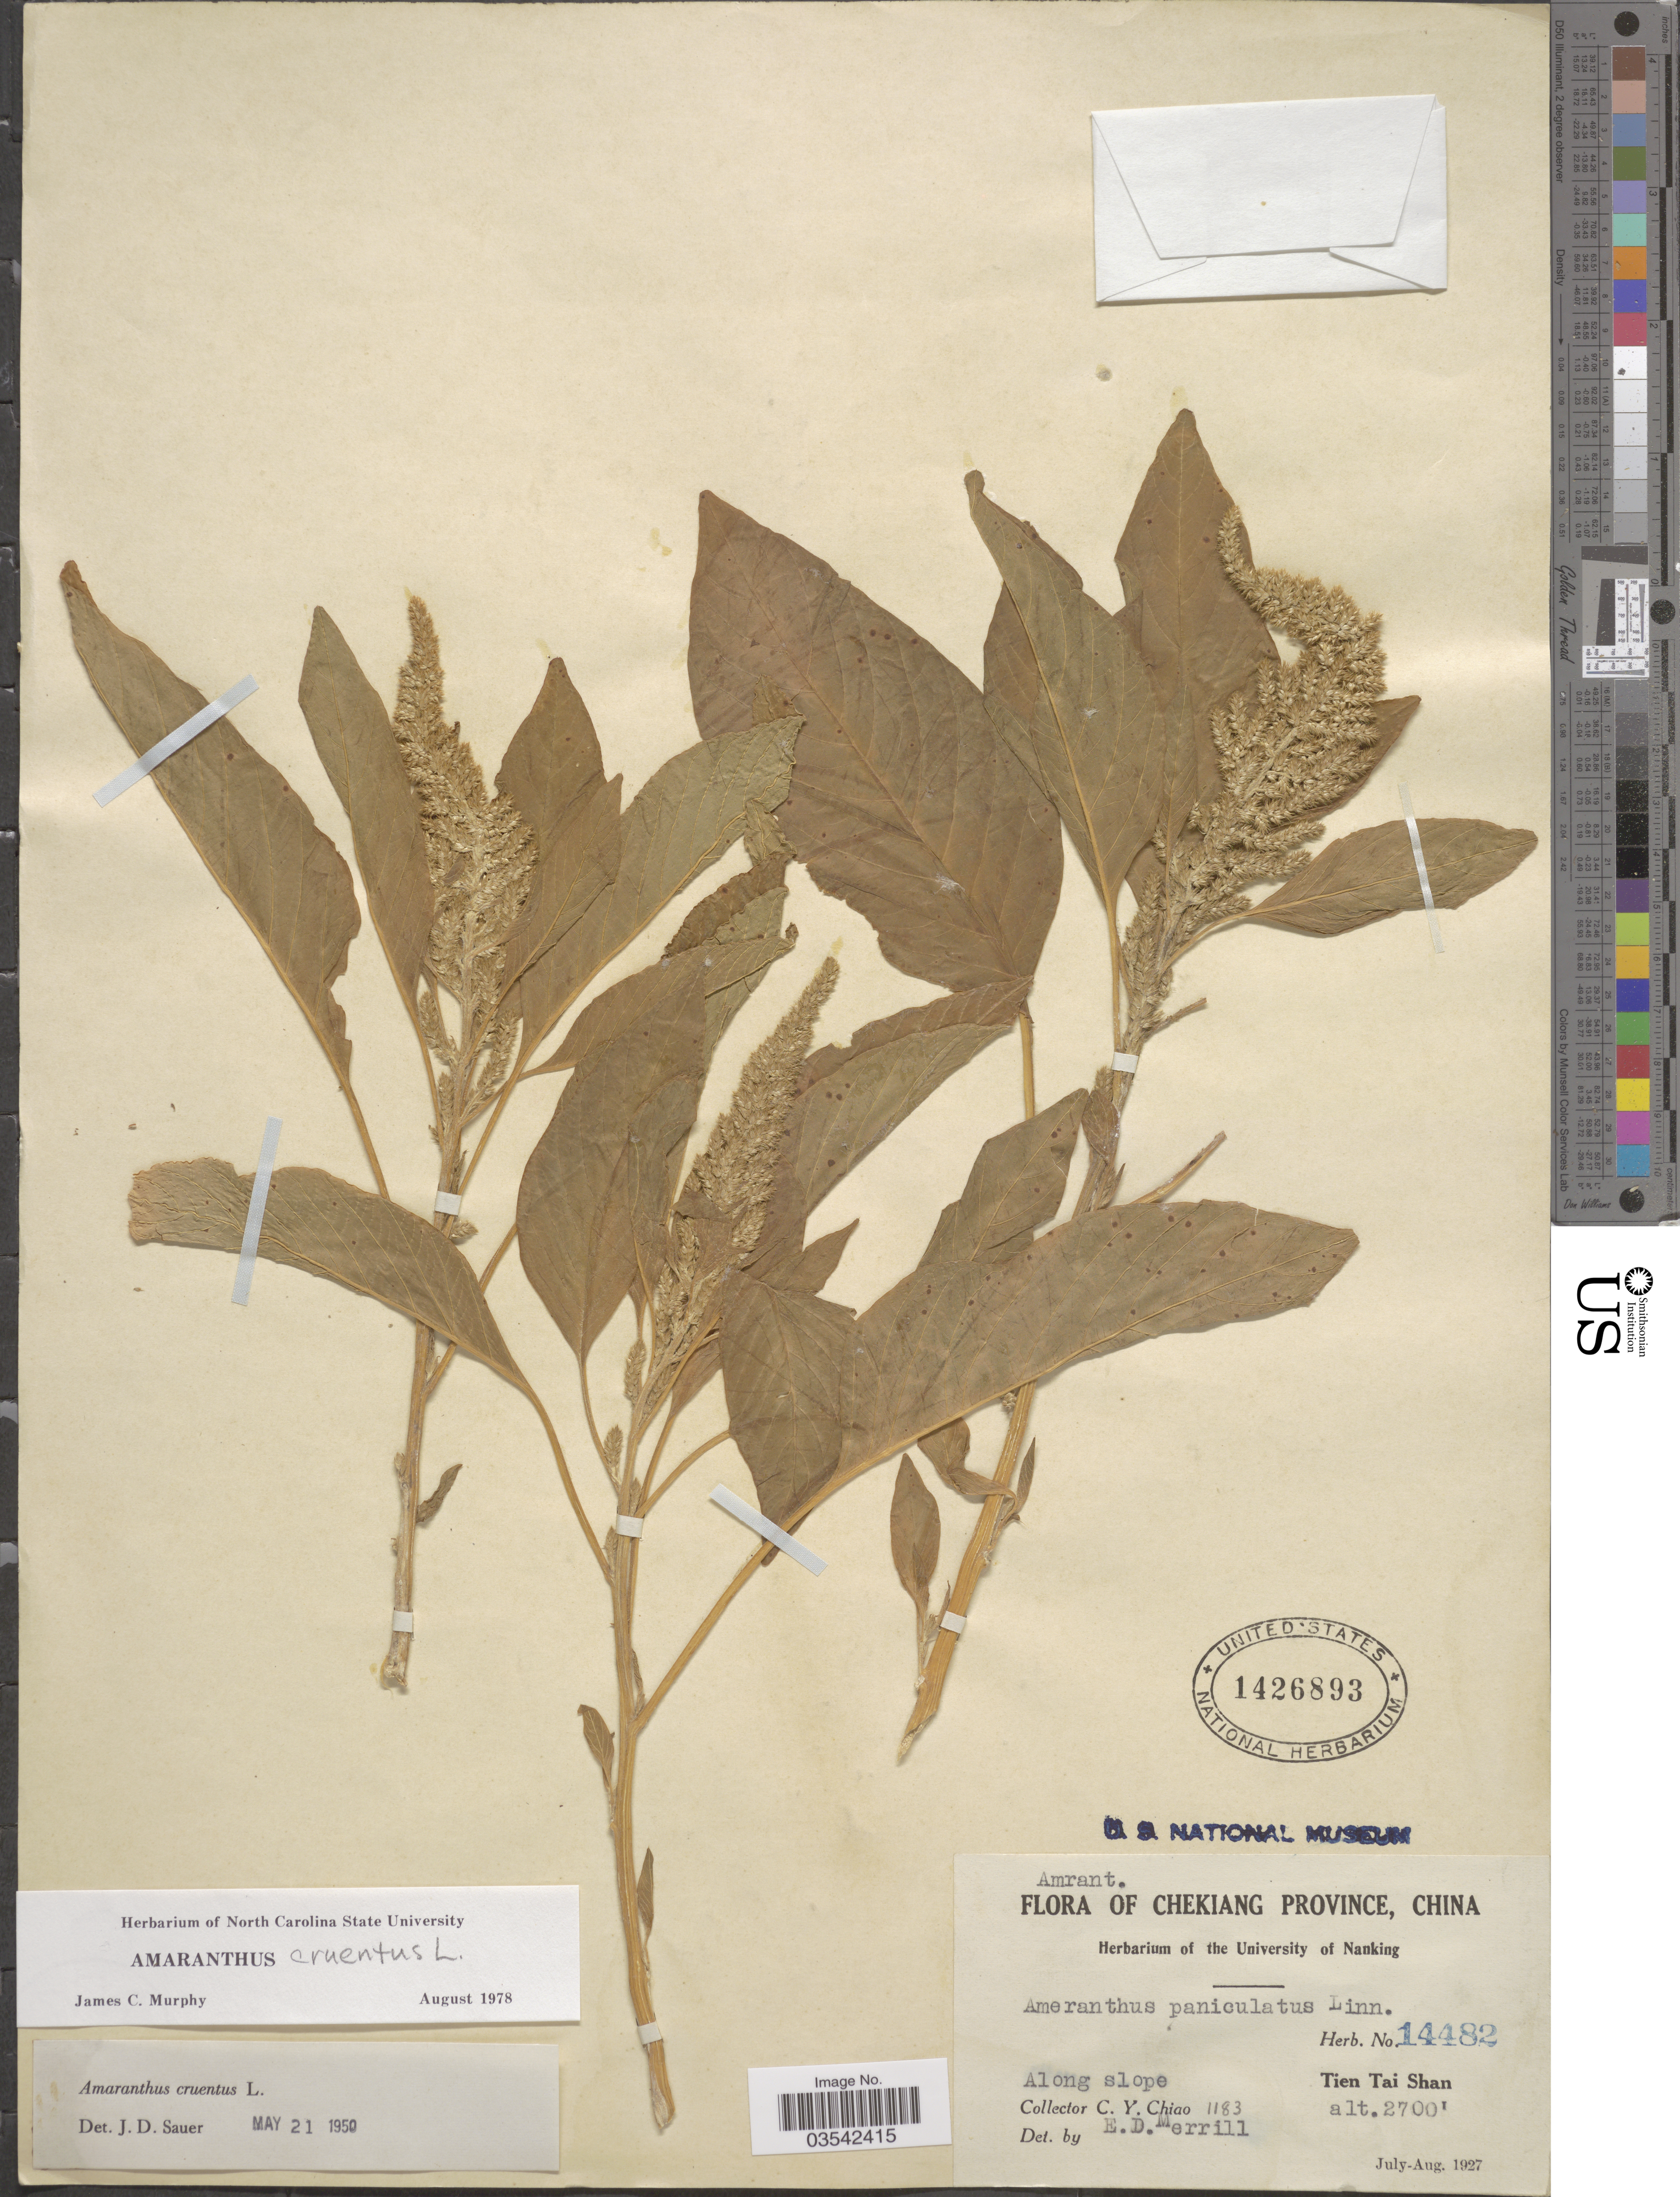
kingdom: Plantae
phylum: Tracheophyta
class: Magnoliopsida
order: Caryophyllales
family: Amaranthaceae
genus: Amaranthus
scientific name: Amaranthus cruentus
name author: L.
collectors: C. Y. Chiao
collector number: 1183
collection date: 1927-07/1927-08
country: China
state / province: Zhejiang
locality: Chekiang Province. Tien Tai Shan.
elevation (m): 823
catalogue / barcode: US 1426893